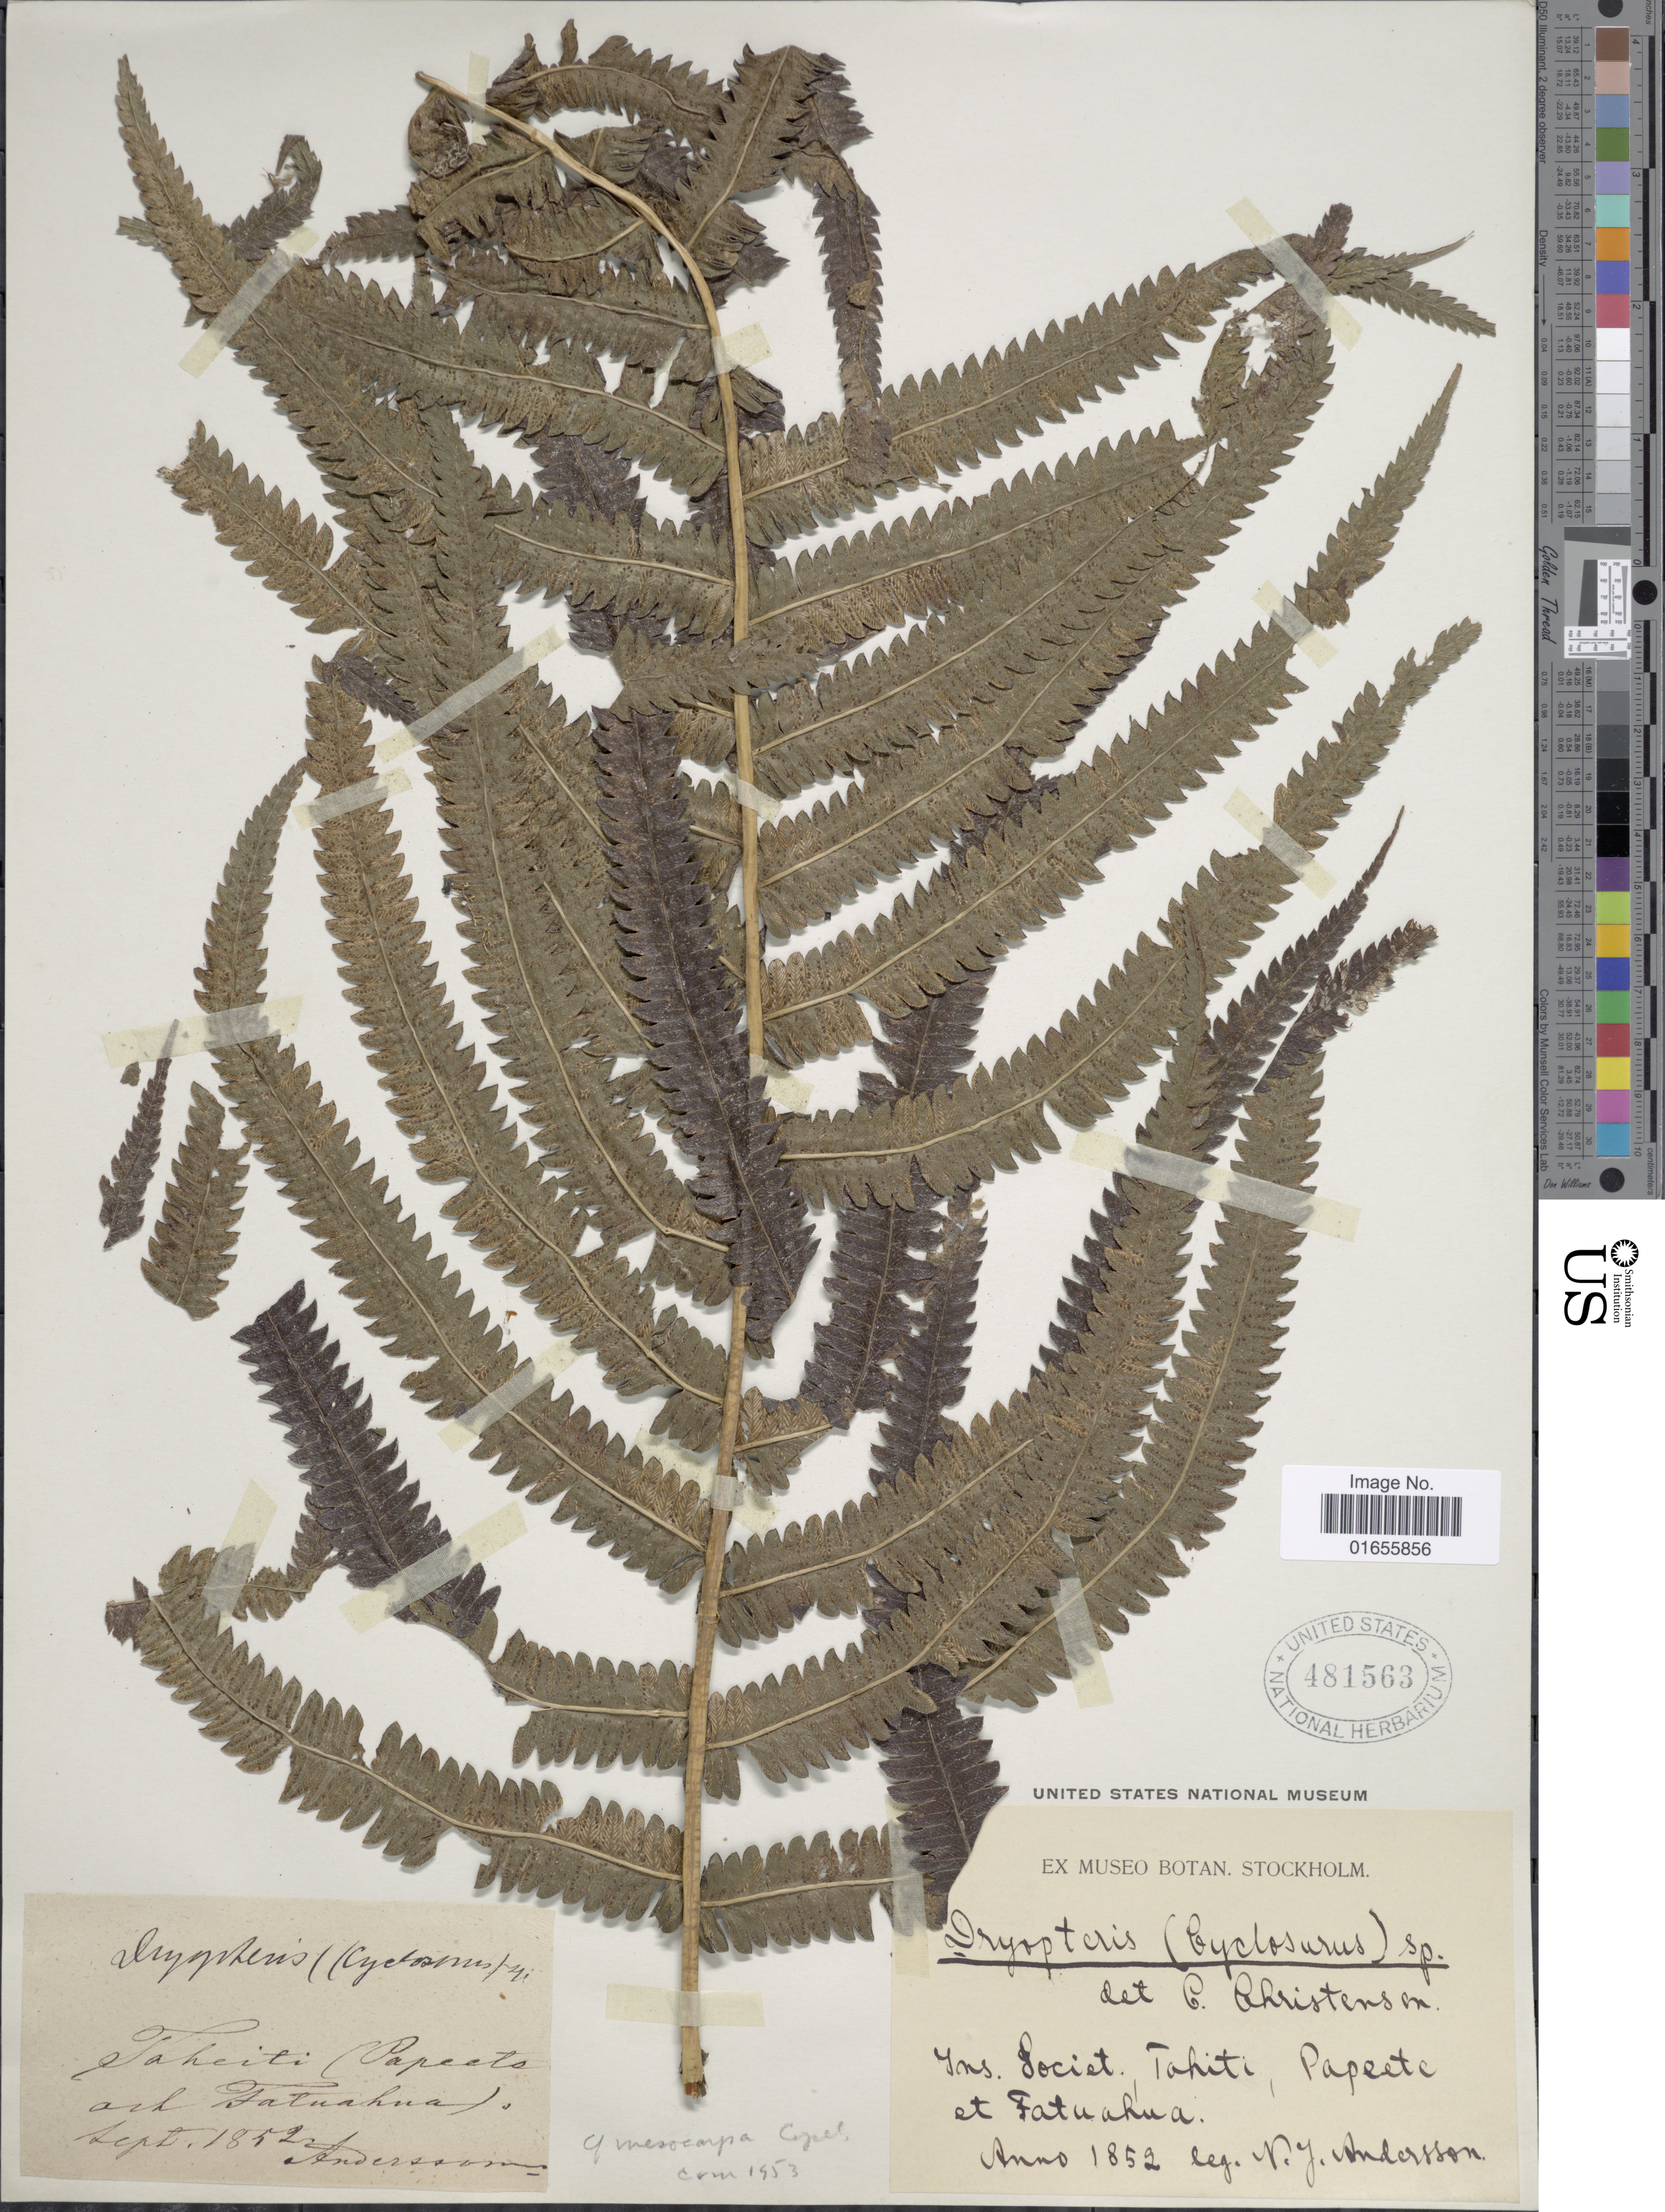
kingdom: Plantae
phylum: Tracheophyta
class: Polypodiopsida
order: Polypodiales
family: Thelypteridaceae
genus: Pneumatopteris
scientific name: Pneumatopteris mesocarpa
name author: (Copel.) Holttum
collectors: N. J. Andersson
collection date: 1852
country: French Polynesia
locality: Ins. Societ. Papete et Fatuahua [interpreted]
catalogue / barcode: US 481563